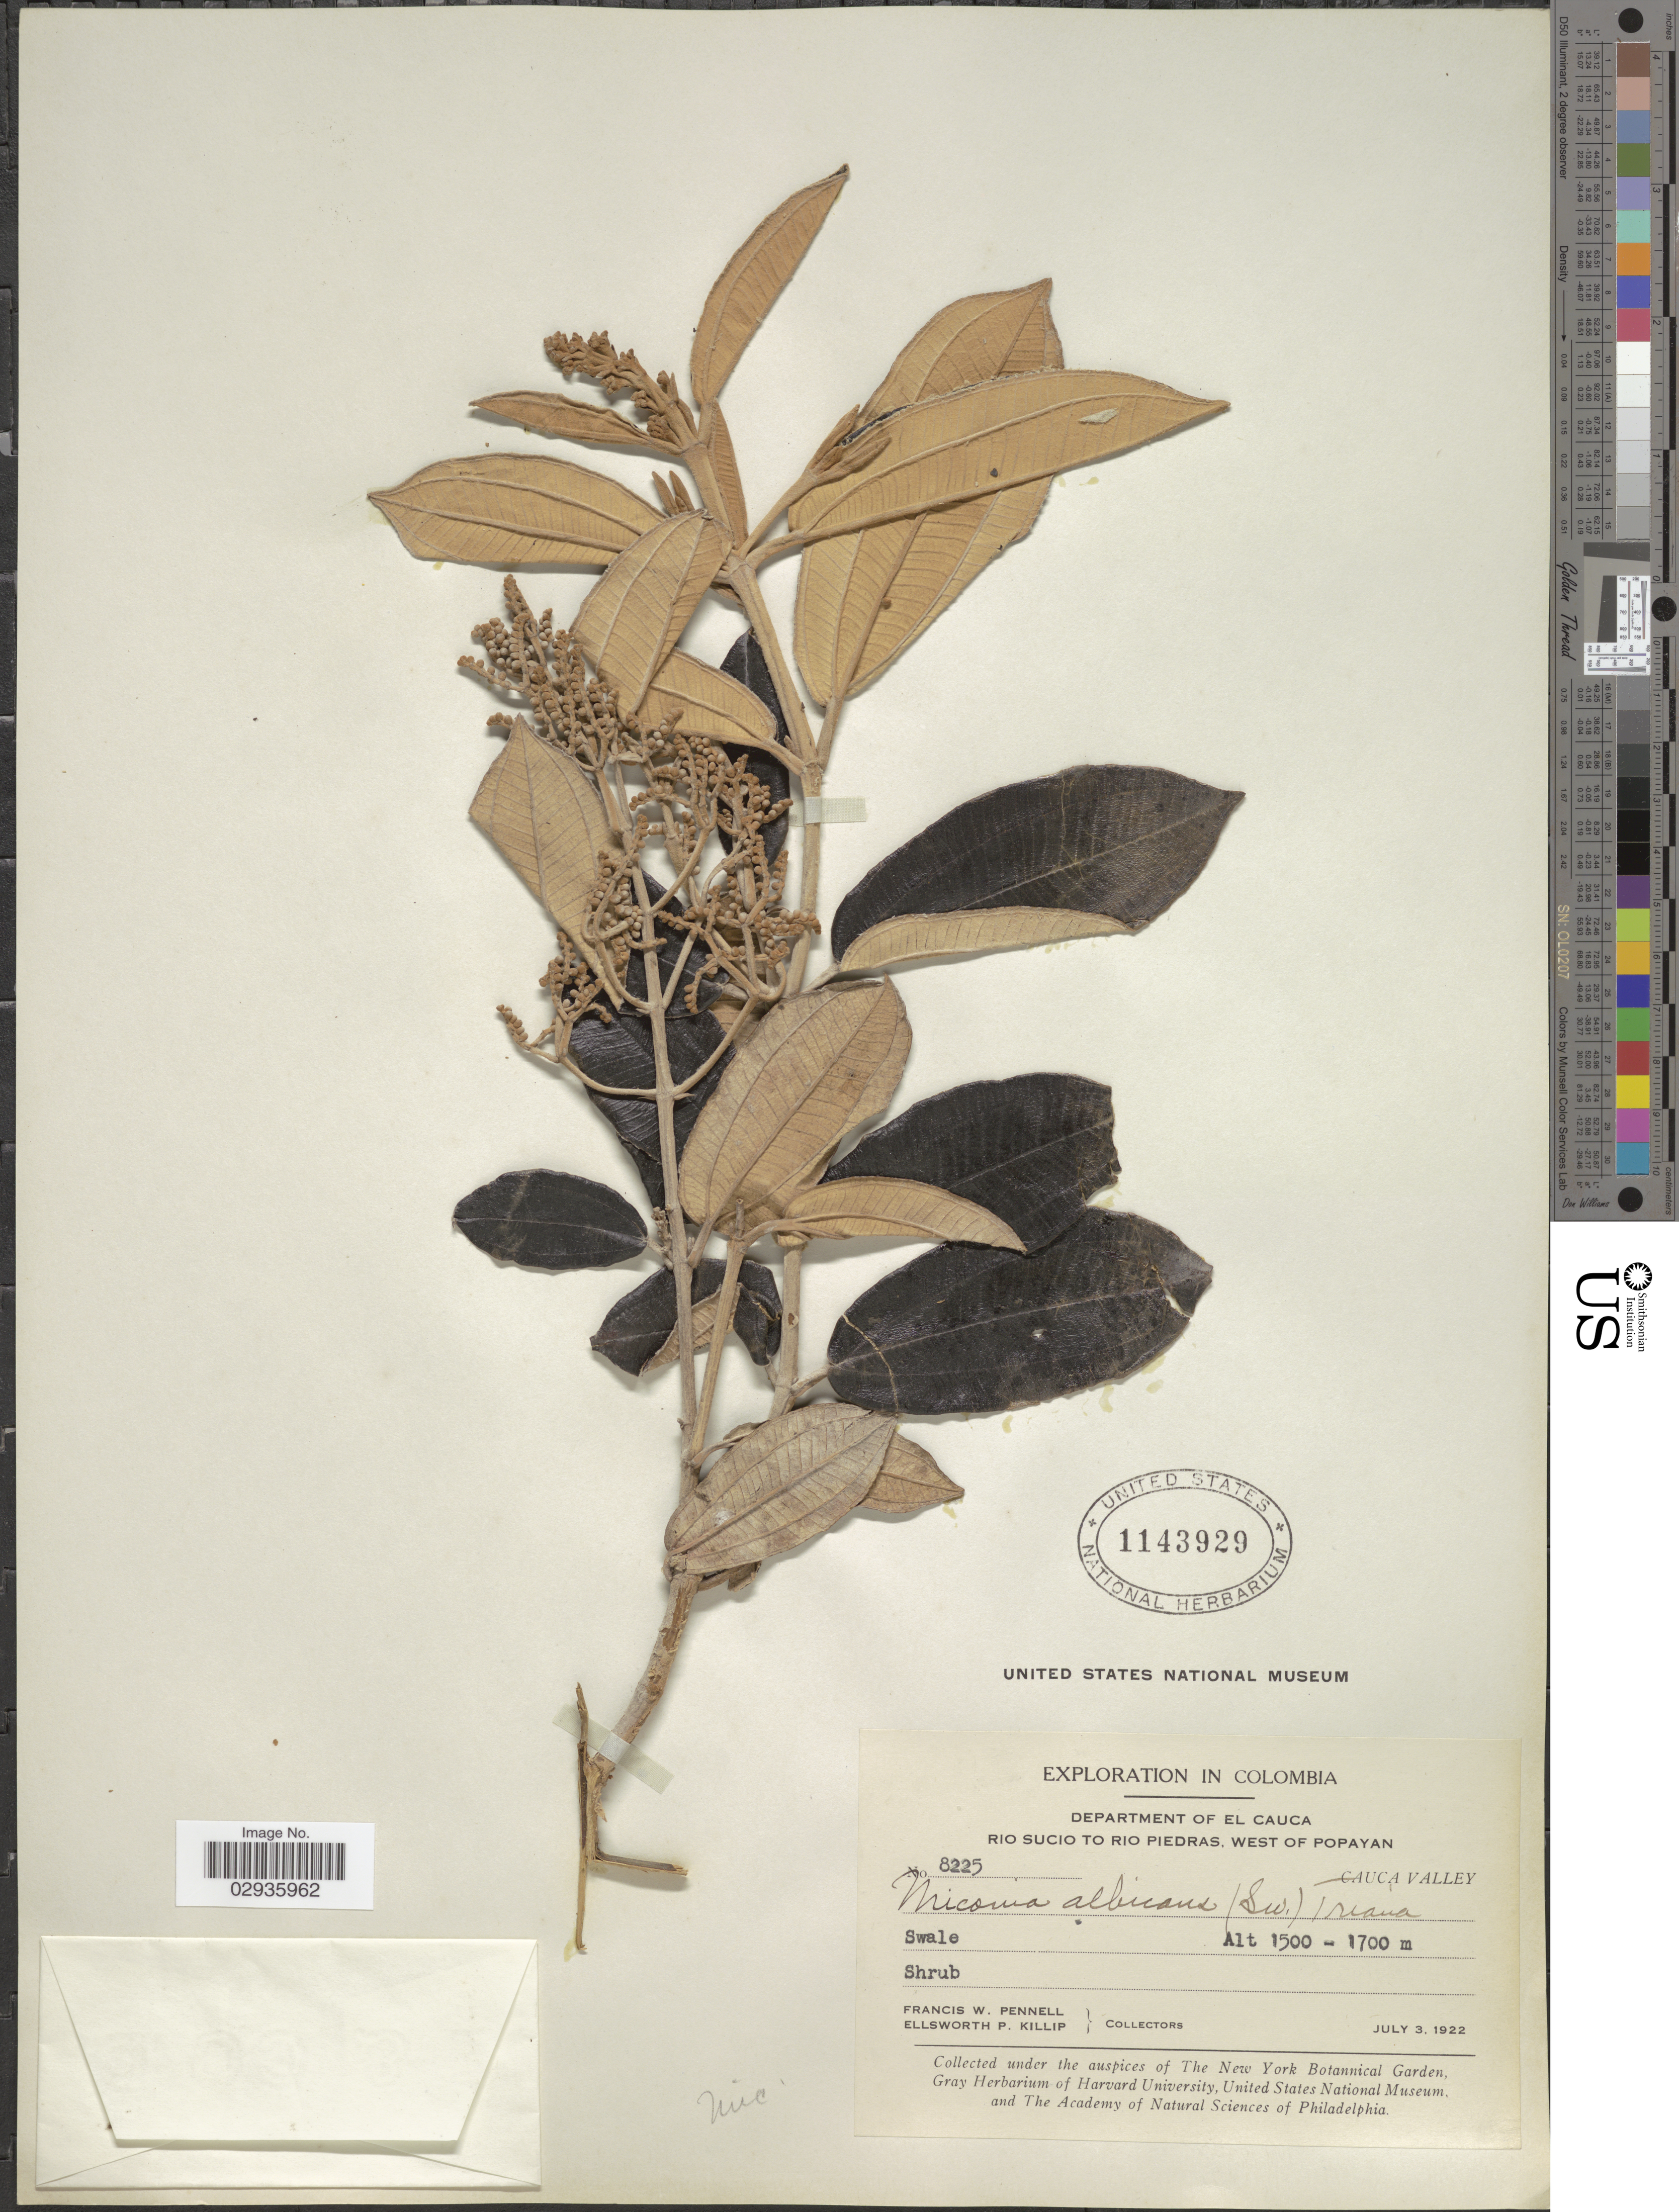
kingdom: Plantae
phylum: Tracheophyta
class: Magnoliopsida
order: Myrtales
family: Melastomataceae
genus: Miconia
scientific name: Miconia albicans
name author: (Sw.) Steud.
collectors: F. W. Pennell & E. P. Killip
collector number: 8225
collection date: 1922-07-03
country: Colombia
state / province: Cauca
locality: Department of El Cauca, Rio Sucio to Rio Piedras, West of Popayan.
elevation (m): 1500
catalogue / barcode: US 1143929